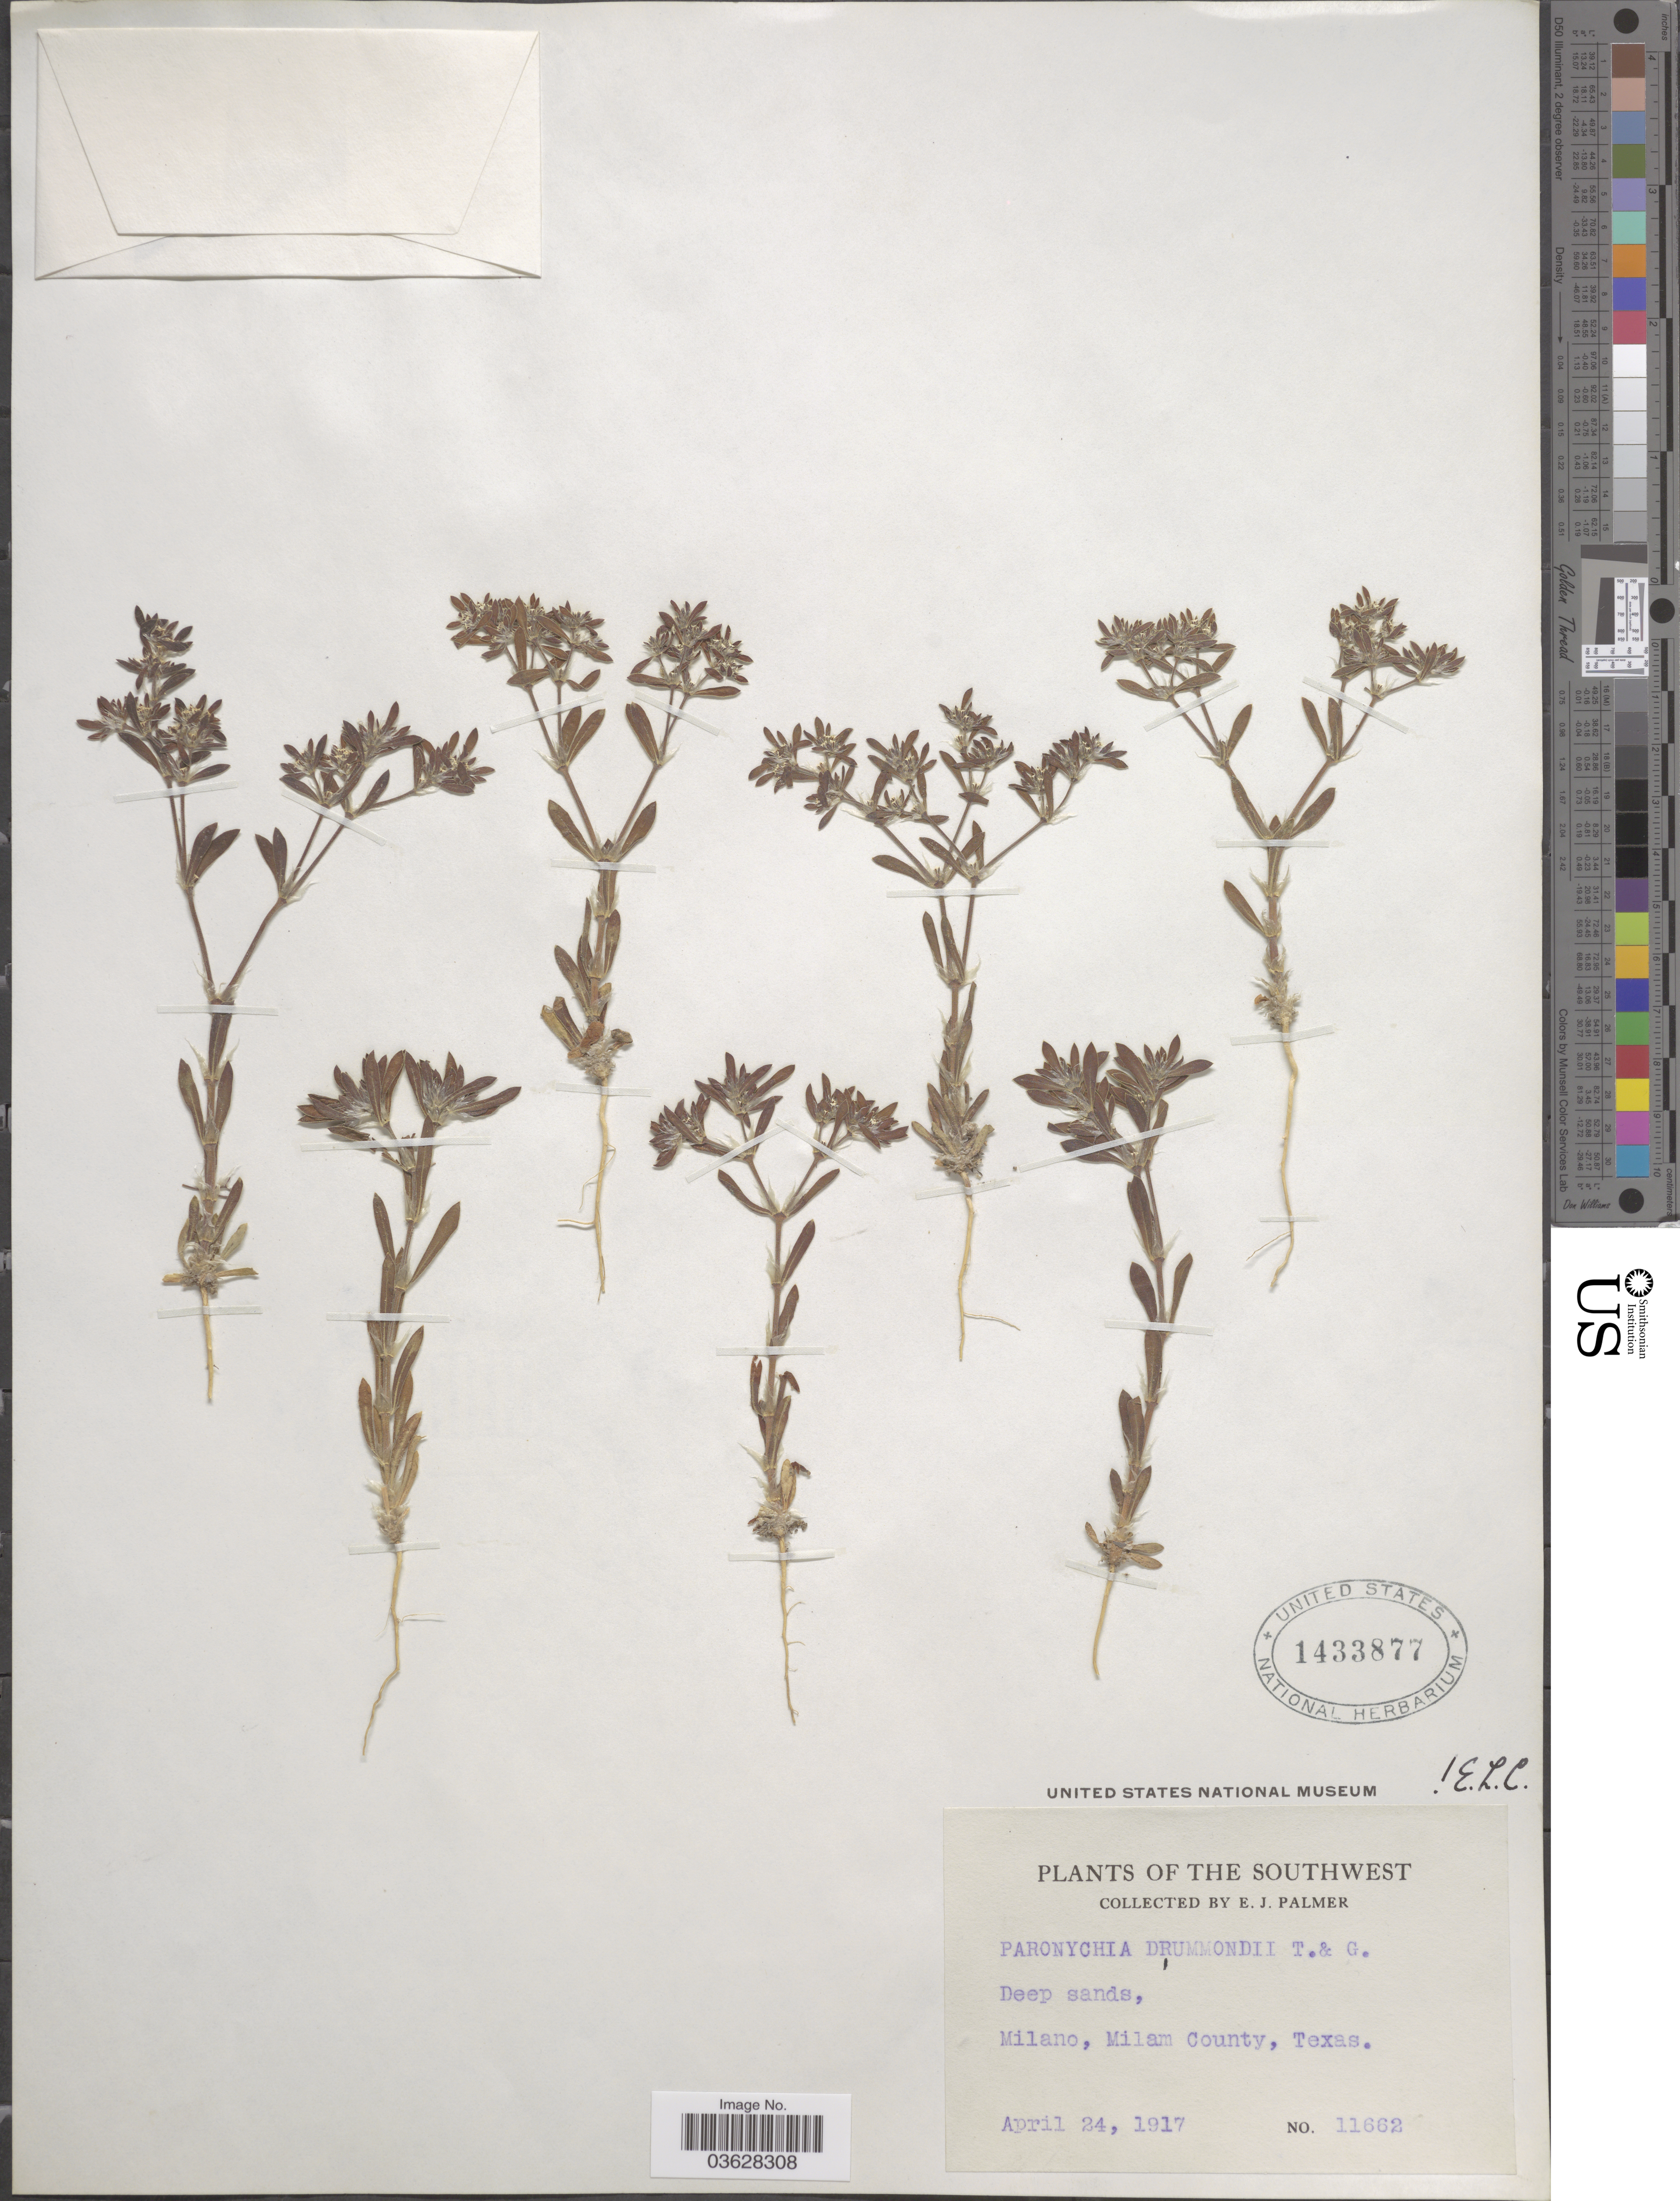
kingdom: Plantae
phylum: Tracheophyta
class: Magnoliopsida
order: Caryophyllales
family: Caryophyllaceae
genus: Paronychia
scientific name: Paronychia drummondii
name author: Torr. & A. Gray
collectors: E. J. Palmer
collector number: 11662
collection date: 1917-04-24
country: United States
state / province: Texas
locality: Southwest, Milano, Milam County.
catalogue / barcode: US 1433877